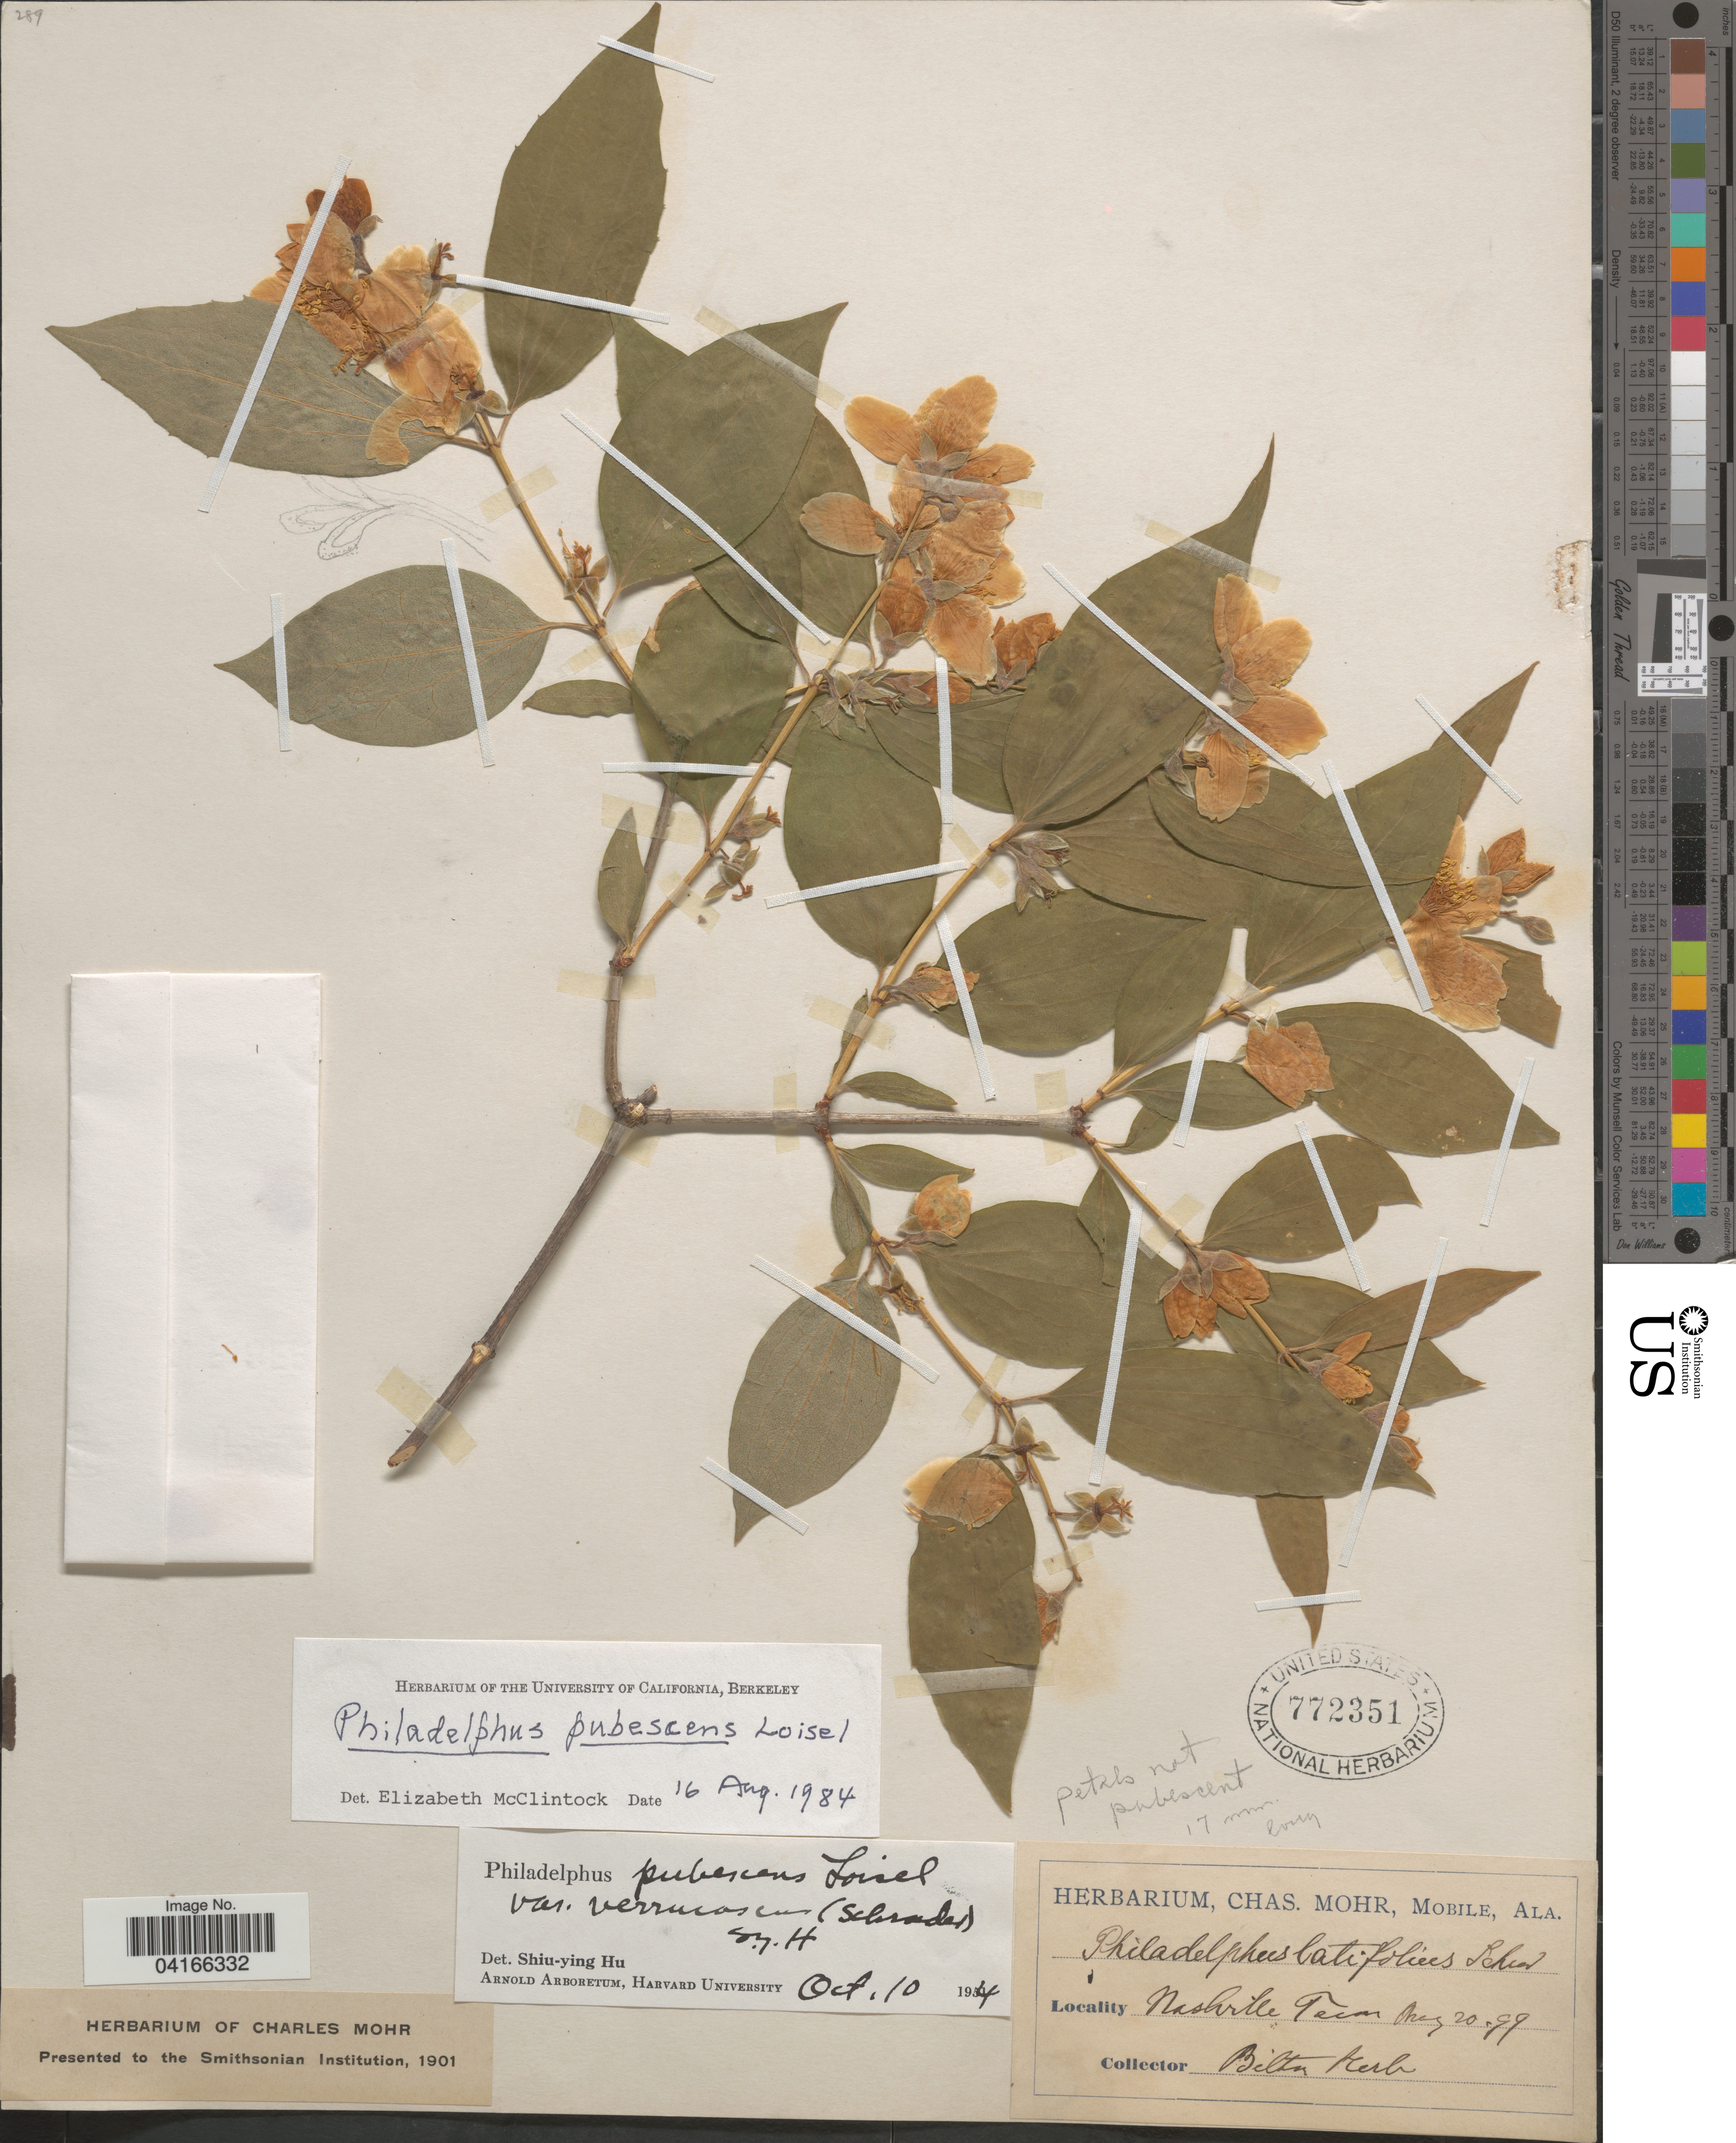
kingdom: Plantae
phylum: Tracheophyta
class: Magnoliopsida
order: Cornales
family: Hydrangeaceae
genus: Philadelphus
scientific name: Philadelphus pubescens var. verrucoscus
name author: (Schrad. ex DC.) S.Y. Hu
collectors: ex herb. Biltmore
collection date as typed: Transcribed d/m/y: 20/5/99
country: United States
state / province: Tennessee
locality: Nashville.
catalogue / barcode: US 772351